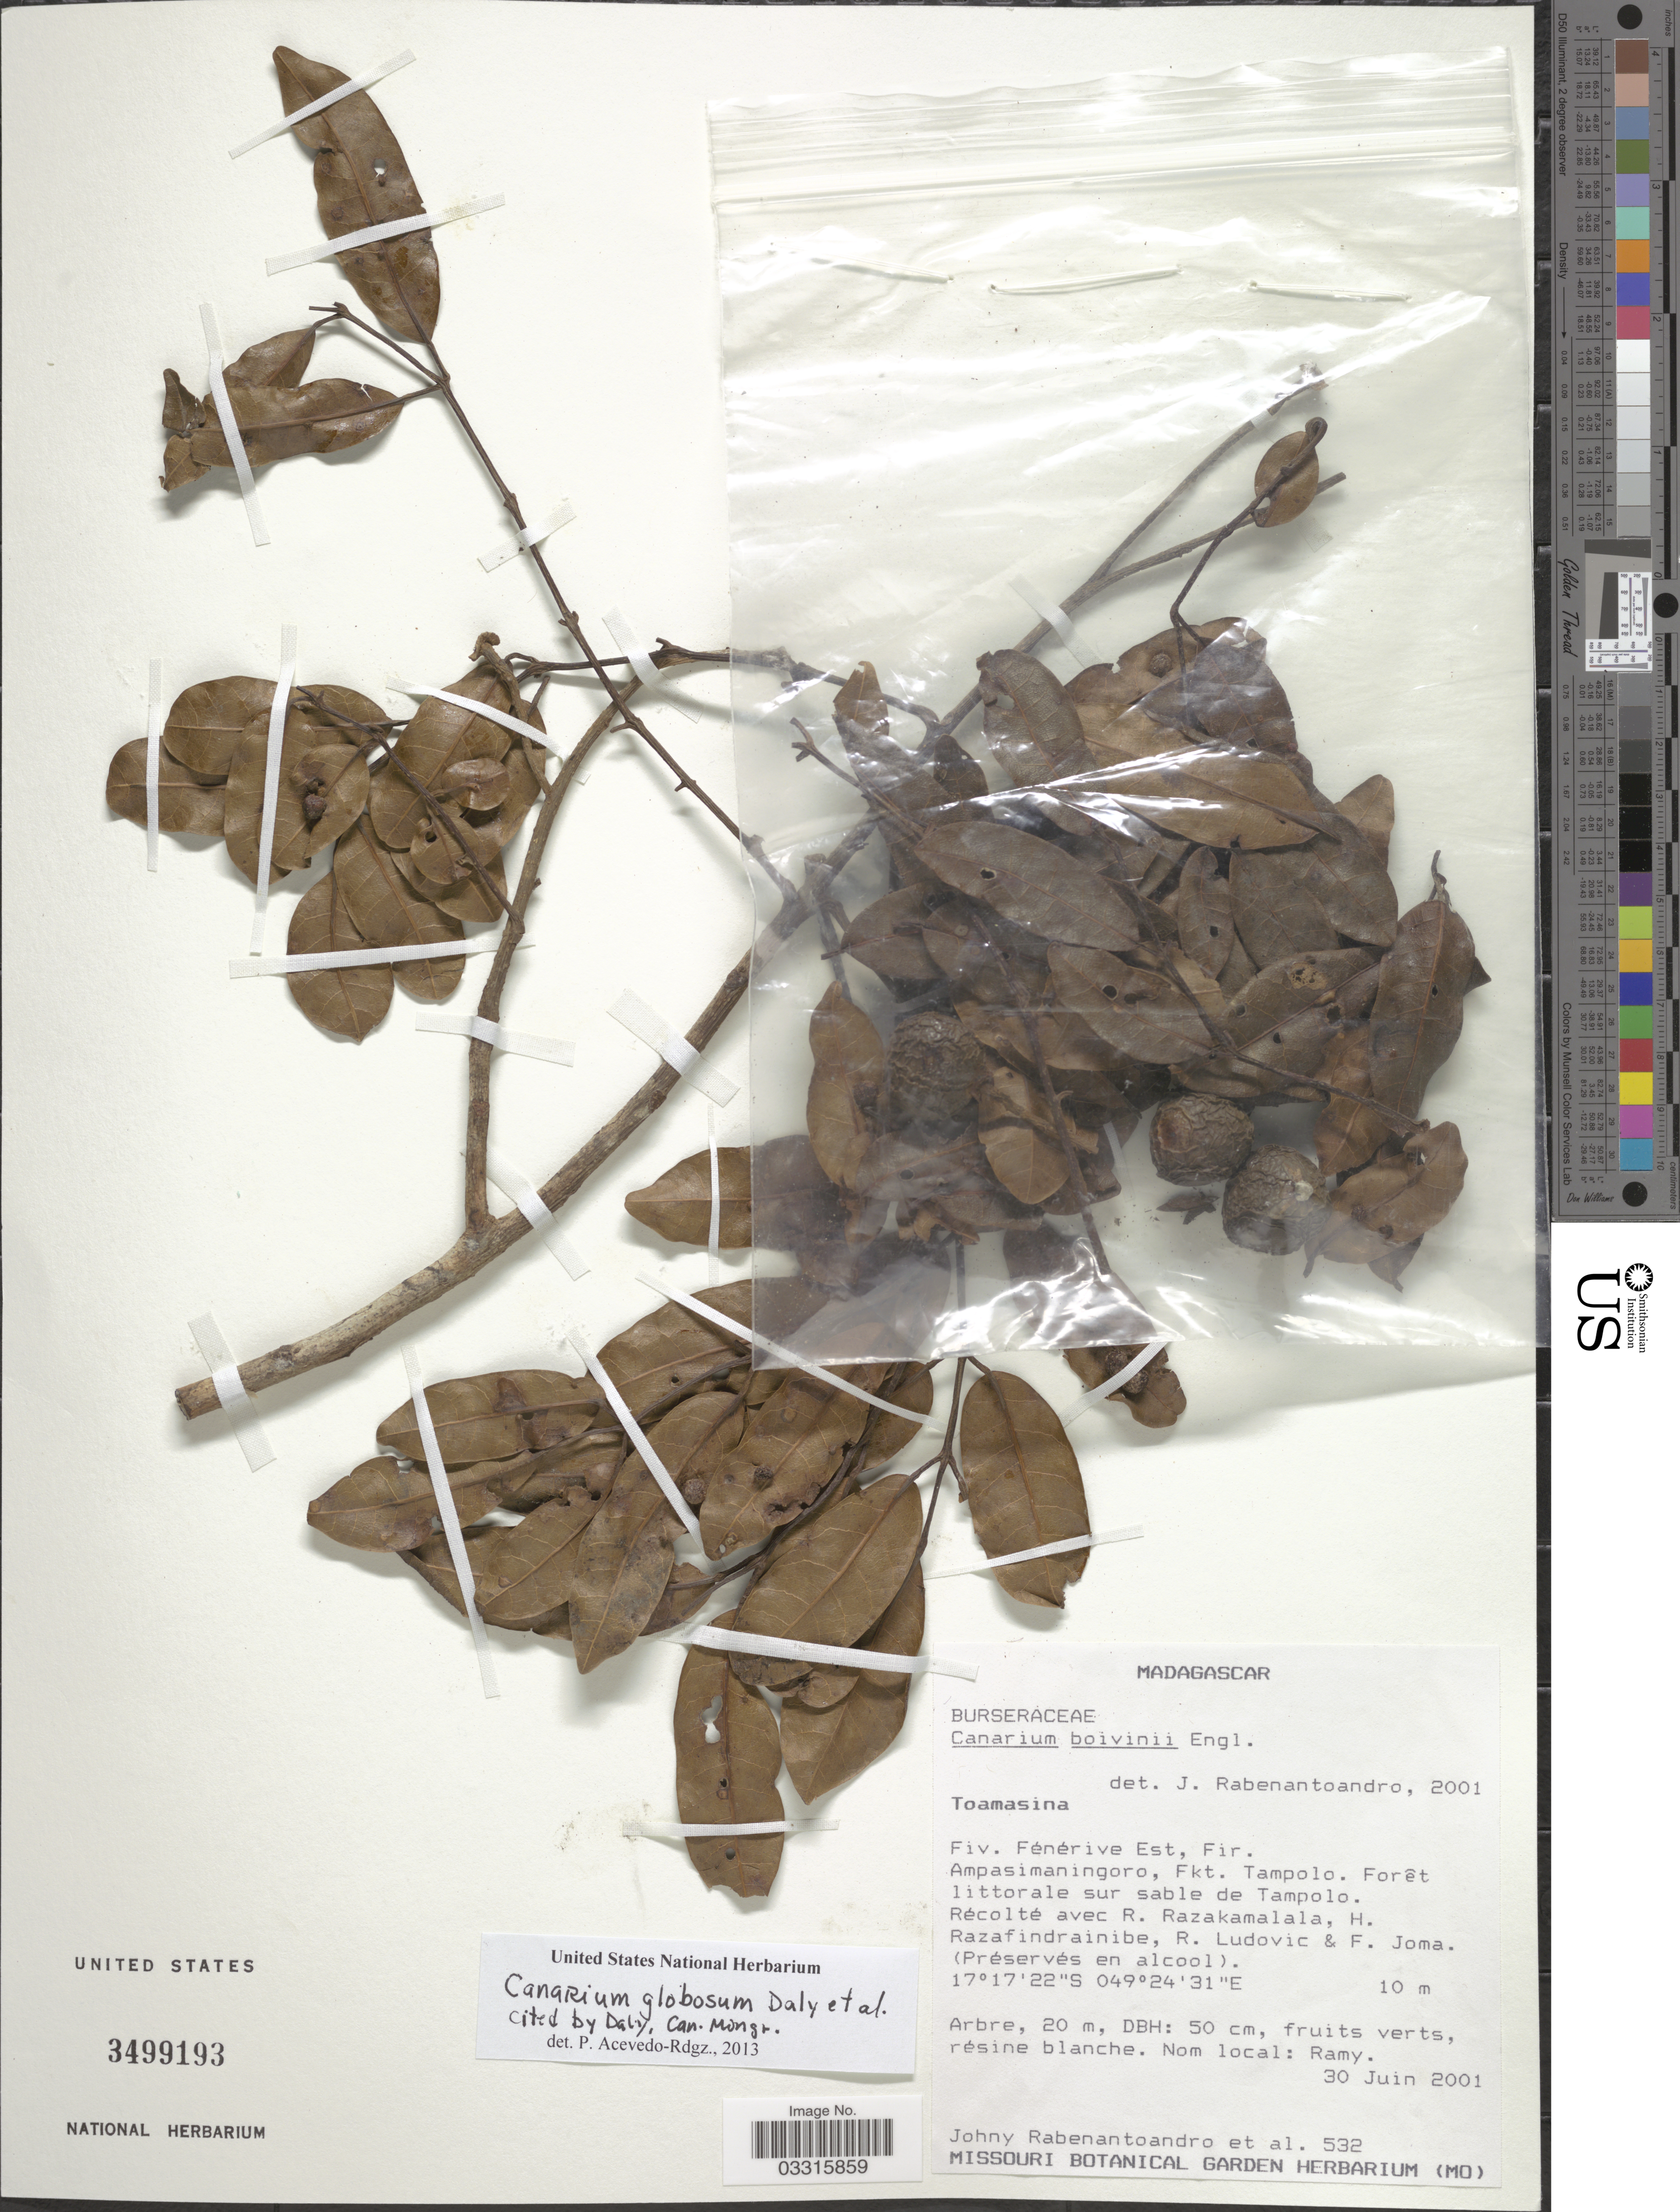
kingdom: Plantae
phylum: Tracheophyta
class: Magnoliopsida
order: Sapindales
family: Burseraceae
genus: Canarium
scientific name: Canarium globosum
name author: Daly et al.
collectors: J. Rabenantoandro, R. Razakamalala, H. Razafindrainibe, R. Ludovic & F. Joma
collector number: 532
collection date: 2001-06-30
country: Madagascar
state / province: Analanjirofo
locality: Fiv. Fénérive Est, Fir. Ampasimaningoro, Fkt. Tampolo. Forêt littorale sur sable de Tampolo.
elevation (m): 10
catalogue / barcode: US 3499193